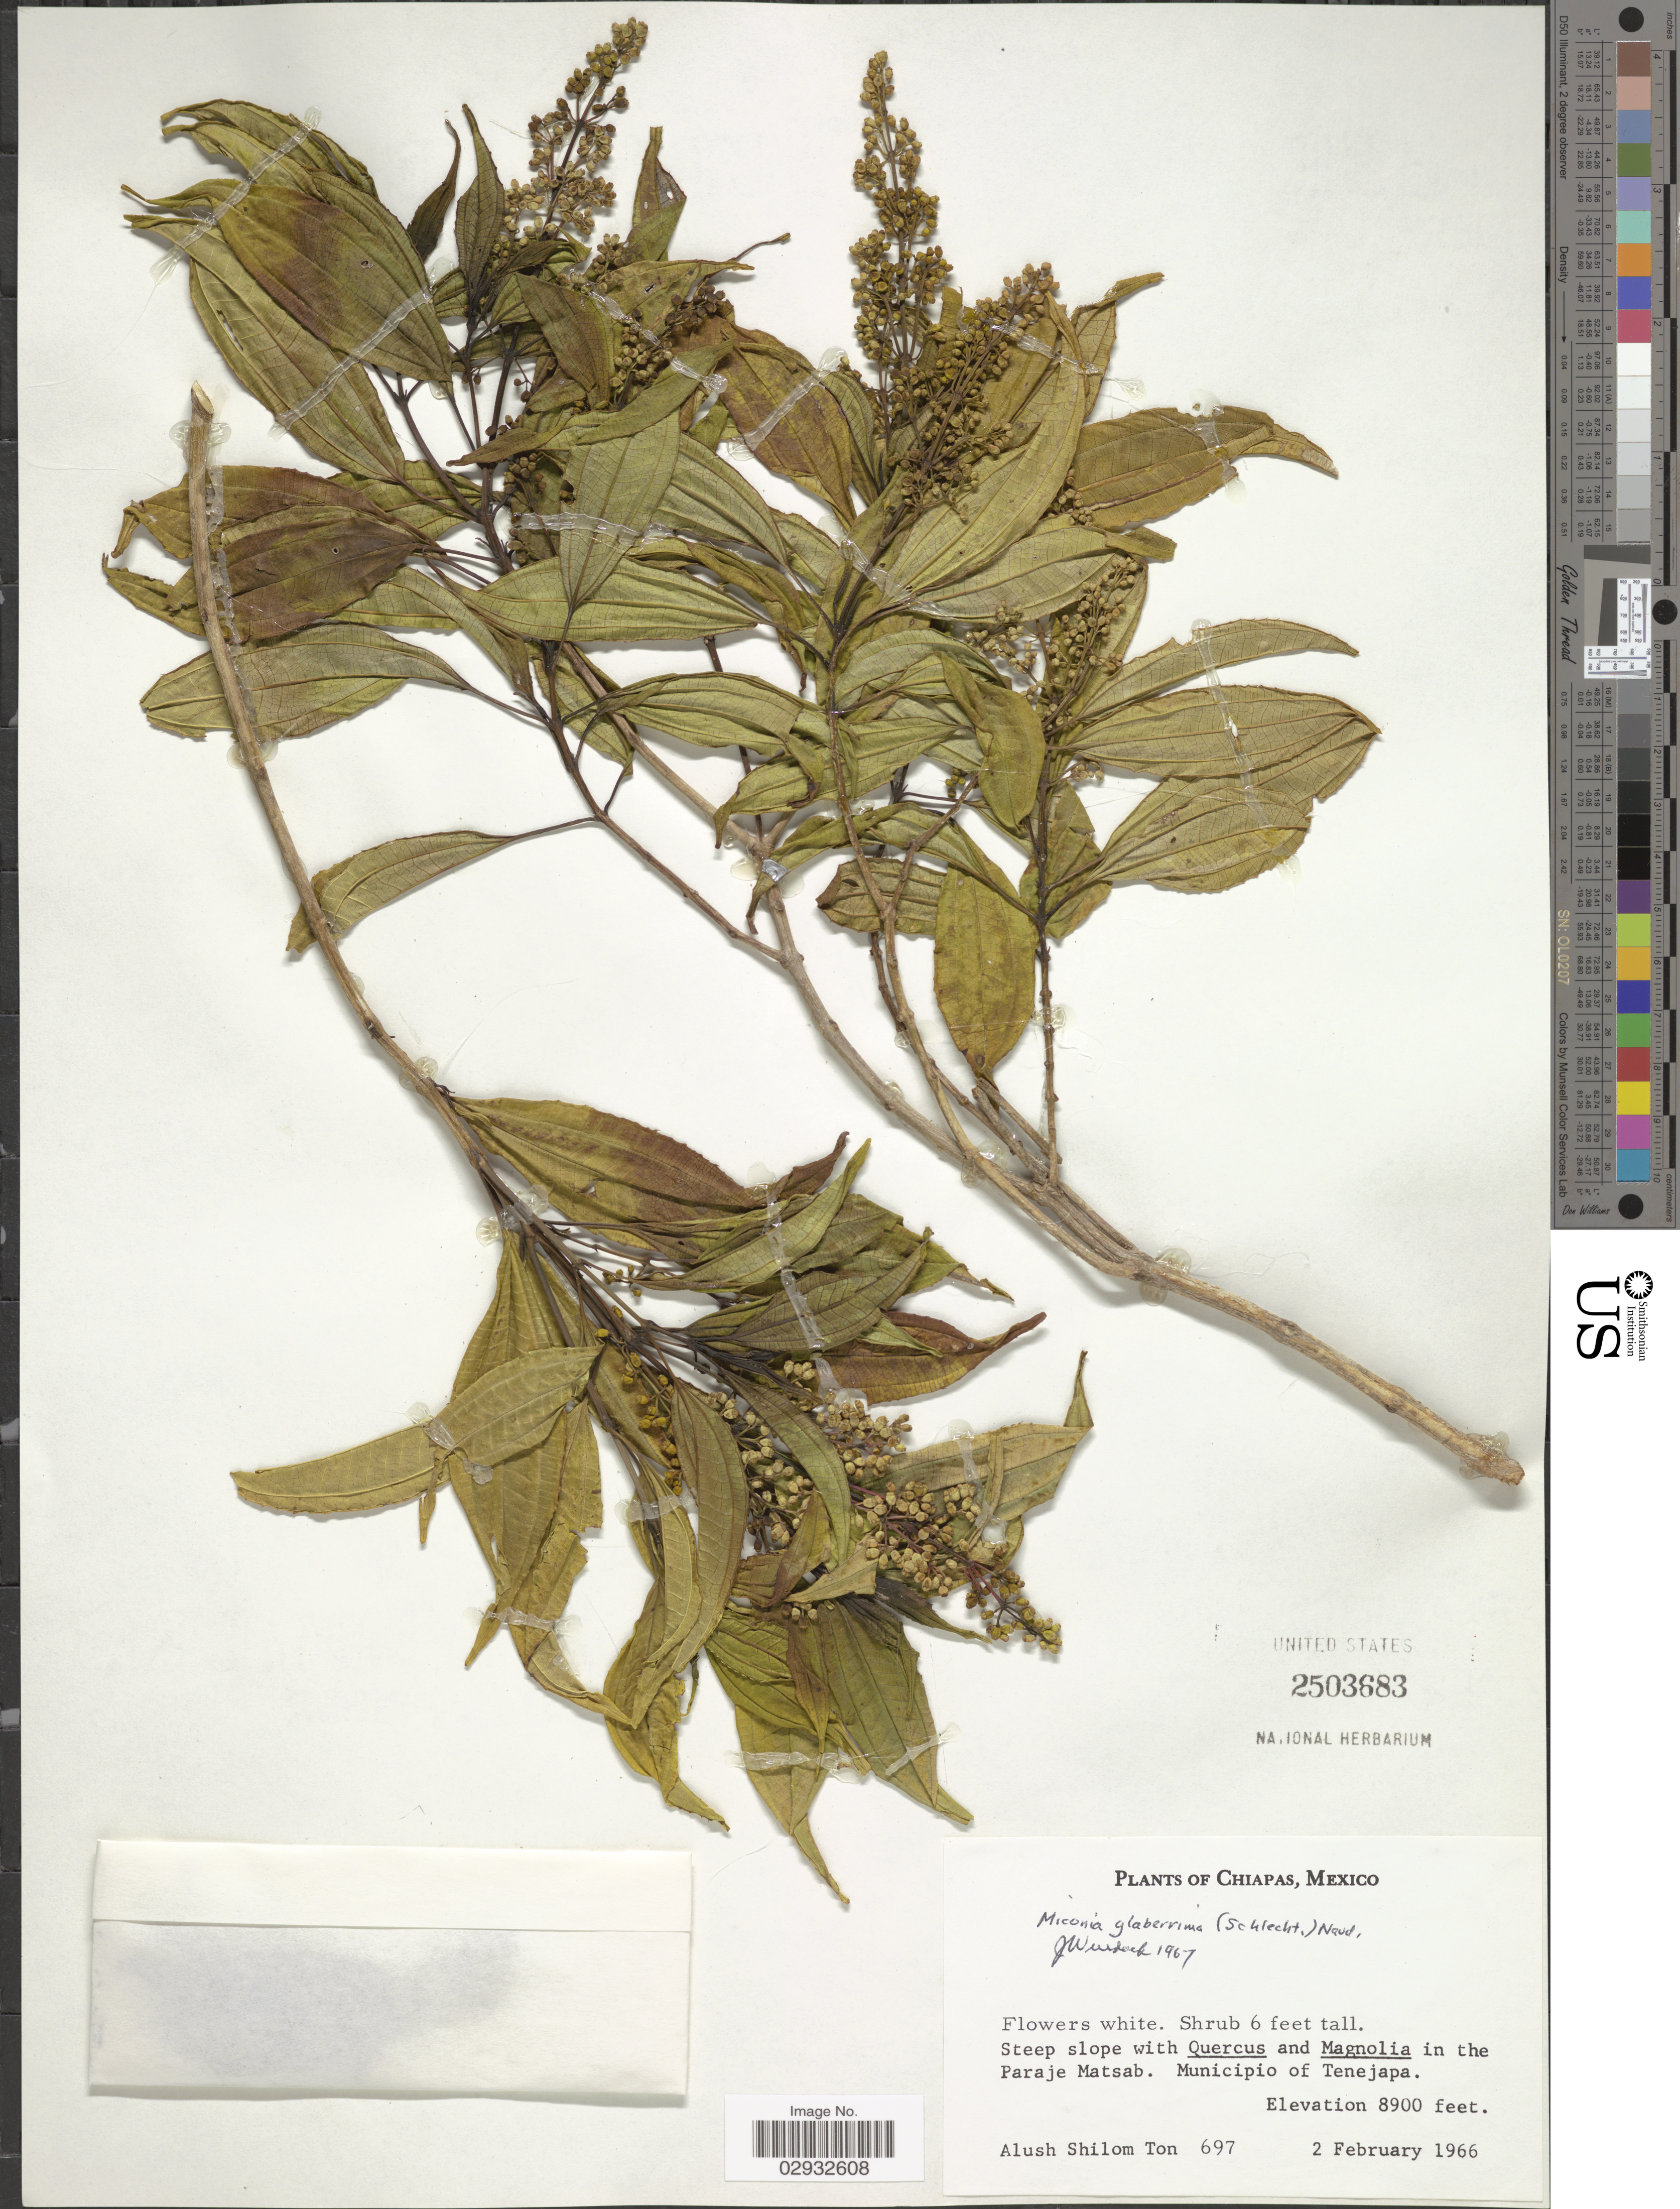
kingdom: Plantae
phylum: Tracheophyta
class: Magnoliopsida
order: Myrtales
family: Melastomataceae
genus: Miconia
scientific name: Miconia glaberrima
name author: (Schltdl.) Naudin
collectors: A. S. Ton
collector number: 697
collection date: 1966-02-02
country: Mexico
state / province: Chiapas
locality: In the Paraje Matsab. Municipio of Tenejapa.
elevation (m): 2713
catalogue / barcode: US 2503683